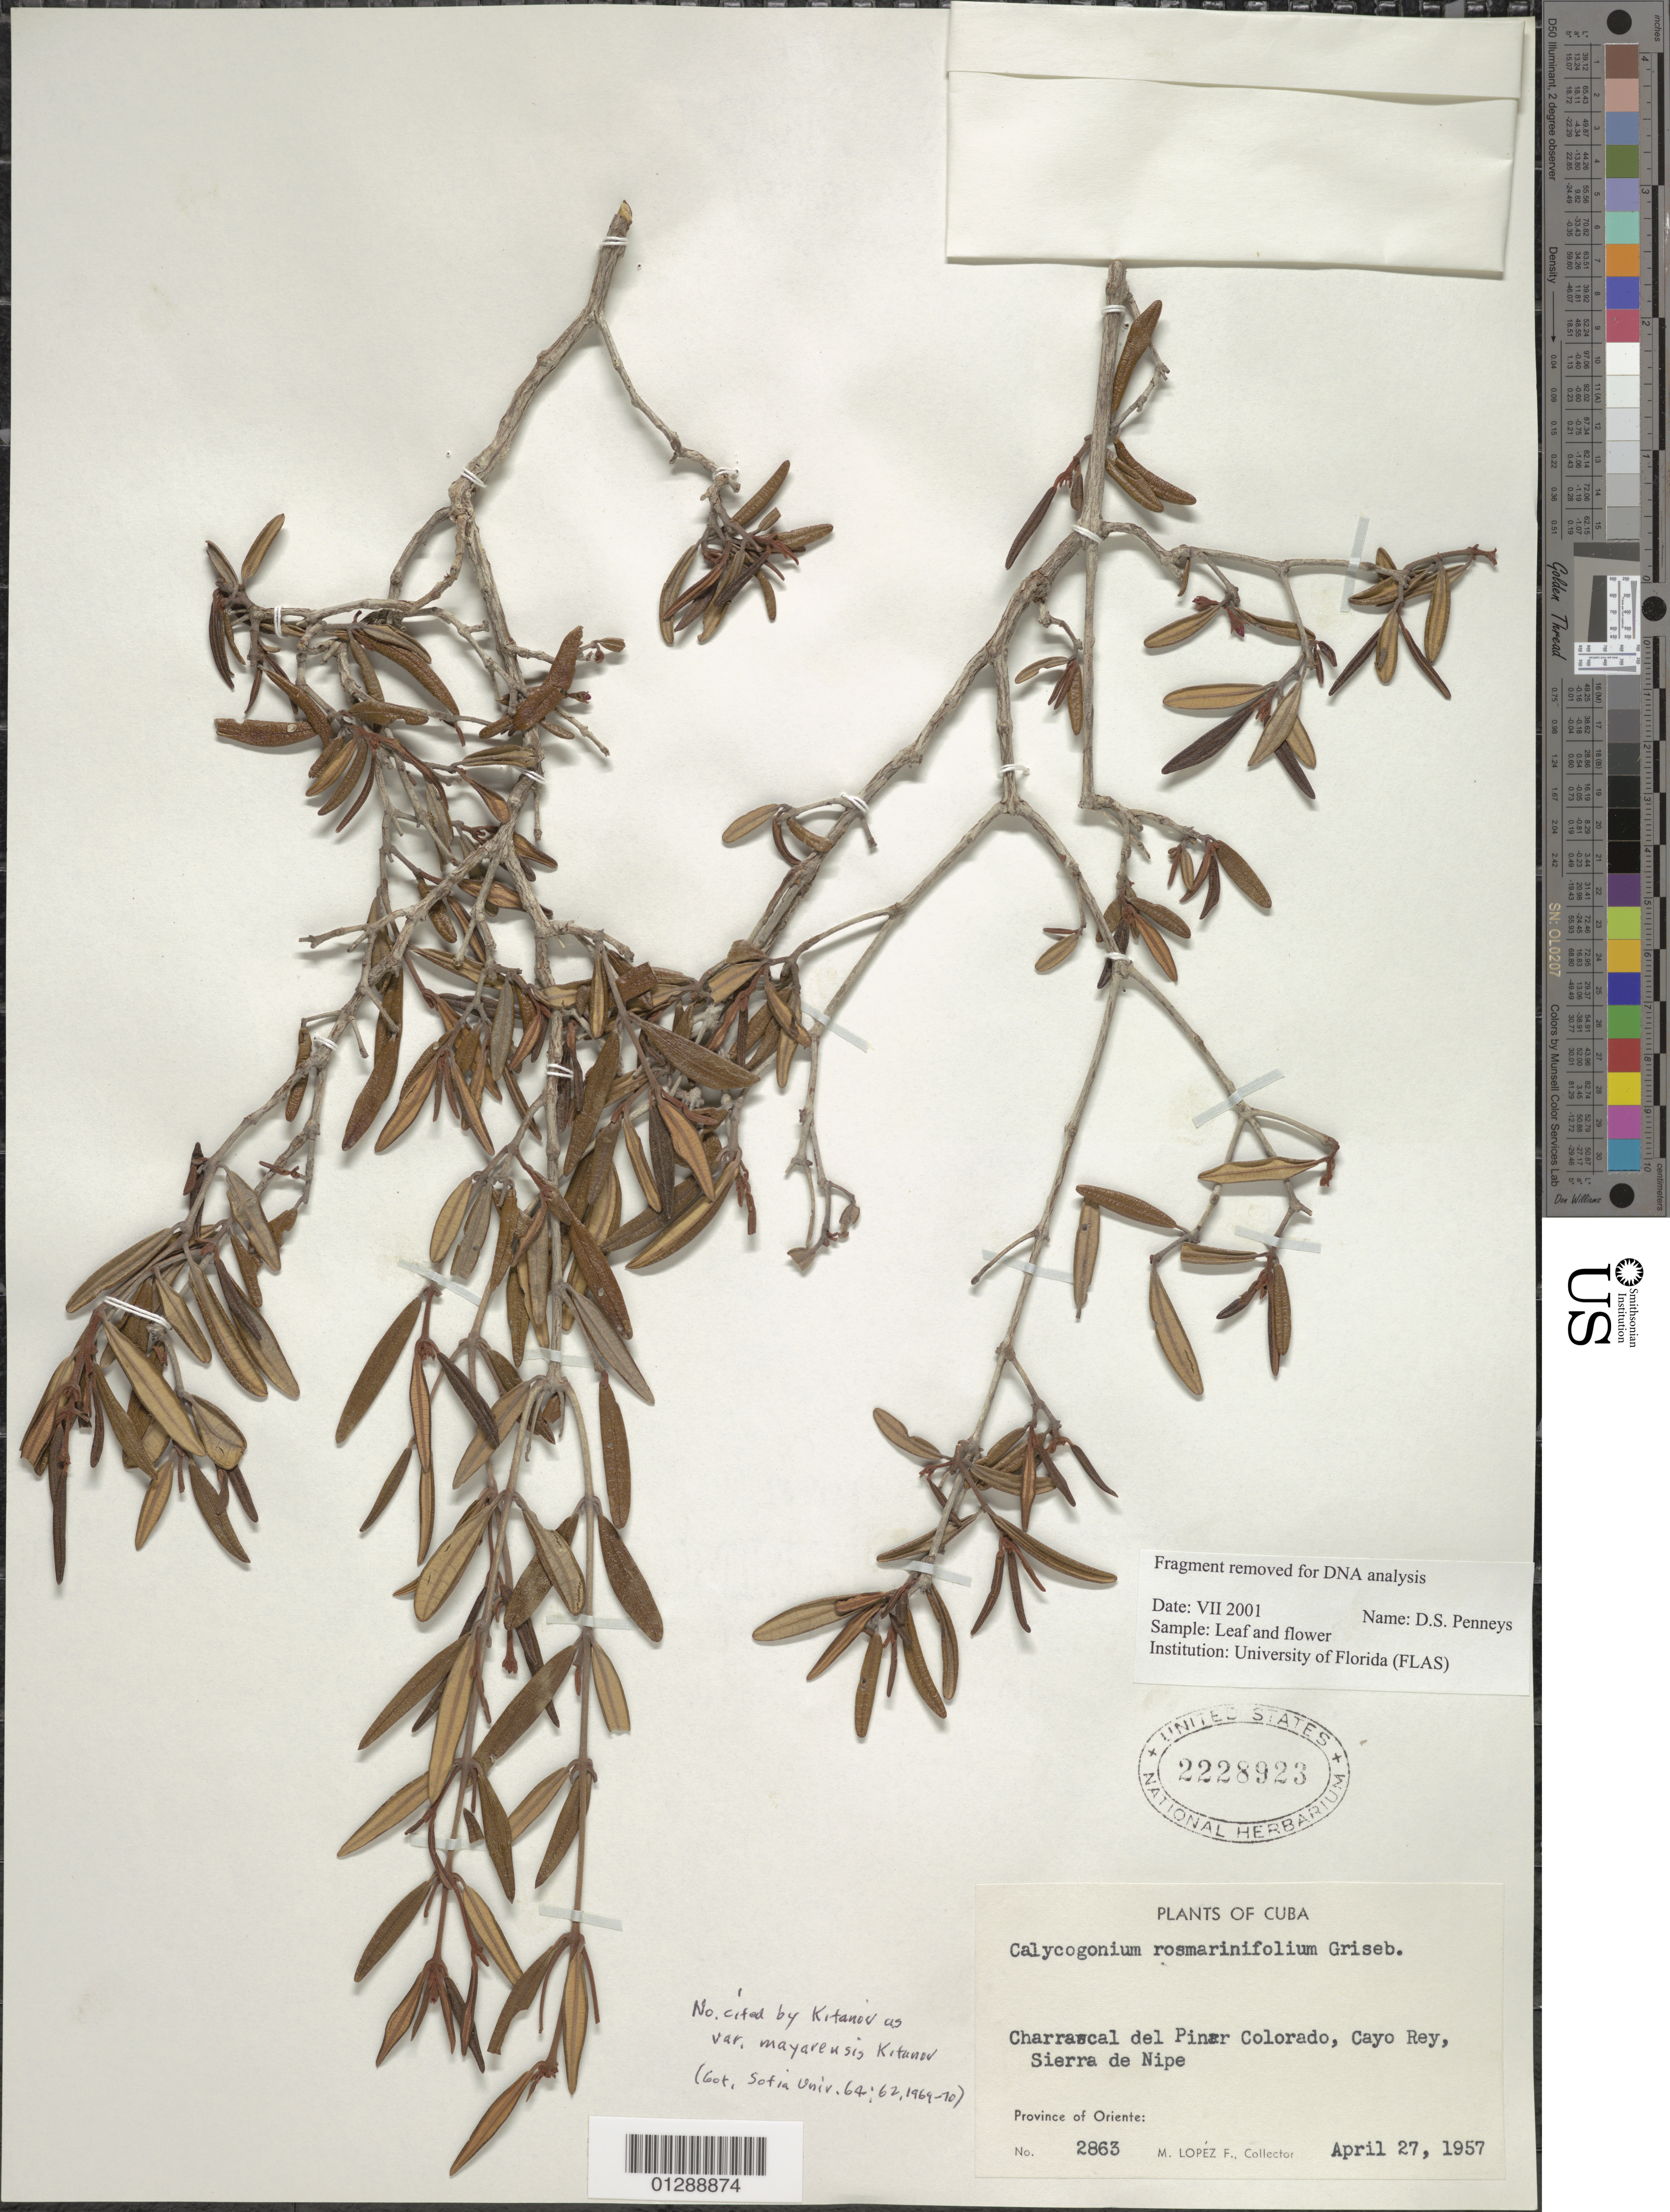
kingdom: Plantae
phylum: Tracheophyta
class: Magnoliopsida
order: Myrtales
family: Melastomataceae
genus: Calycogonium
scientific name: Calycogonium rosmariniifolium subsp. rosmariniifolium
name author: Griseb.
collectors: M. Lopéz-F.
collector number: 2863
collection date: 1957-04-27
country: Cuba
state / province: Holguín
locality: Oriente. Pinar colorado, Cayo Rey, Sierra de Nipe.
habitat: Charrascales.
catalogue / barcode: US 2228923